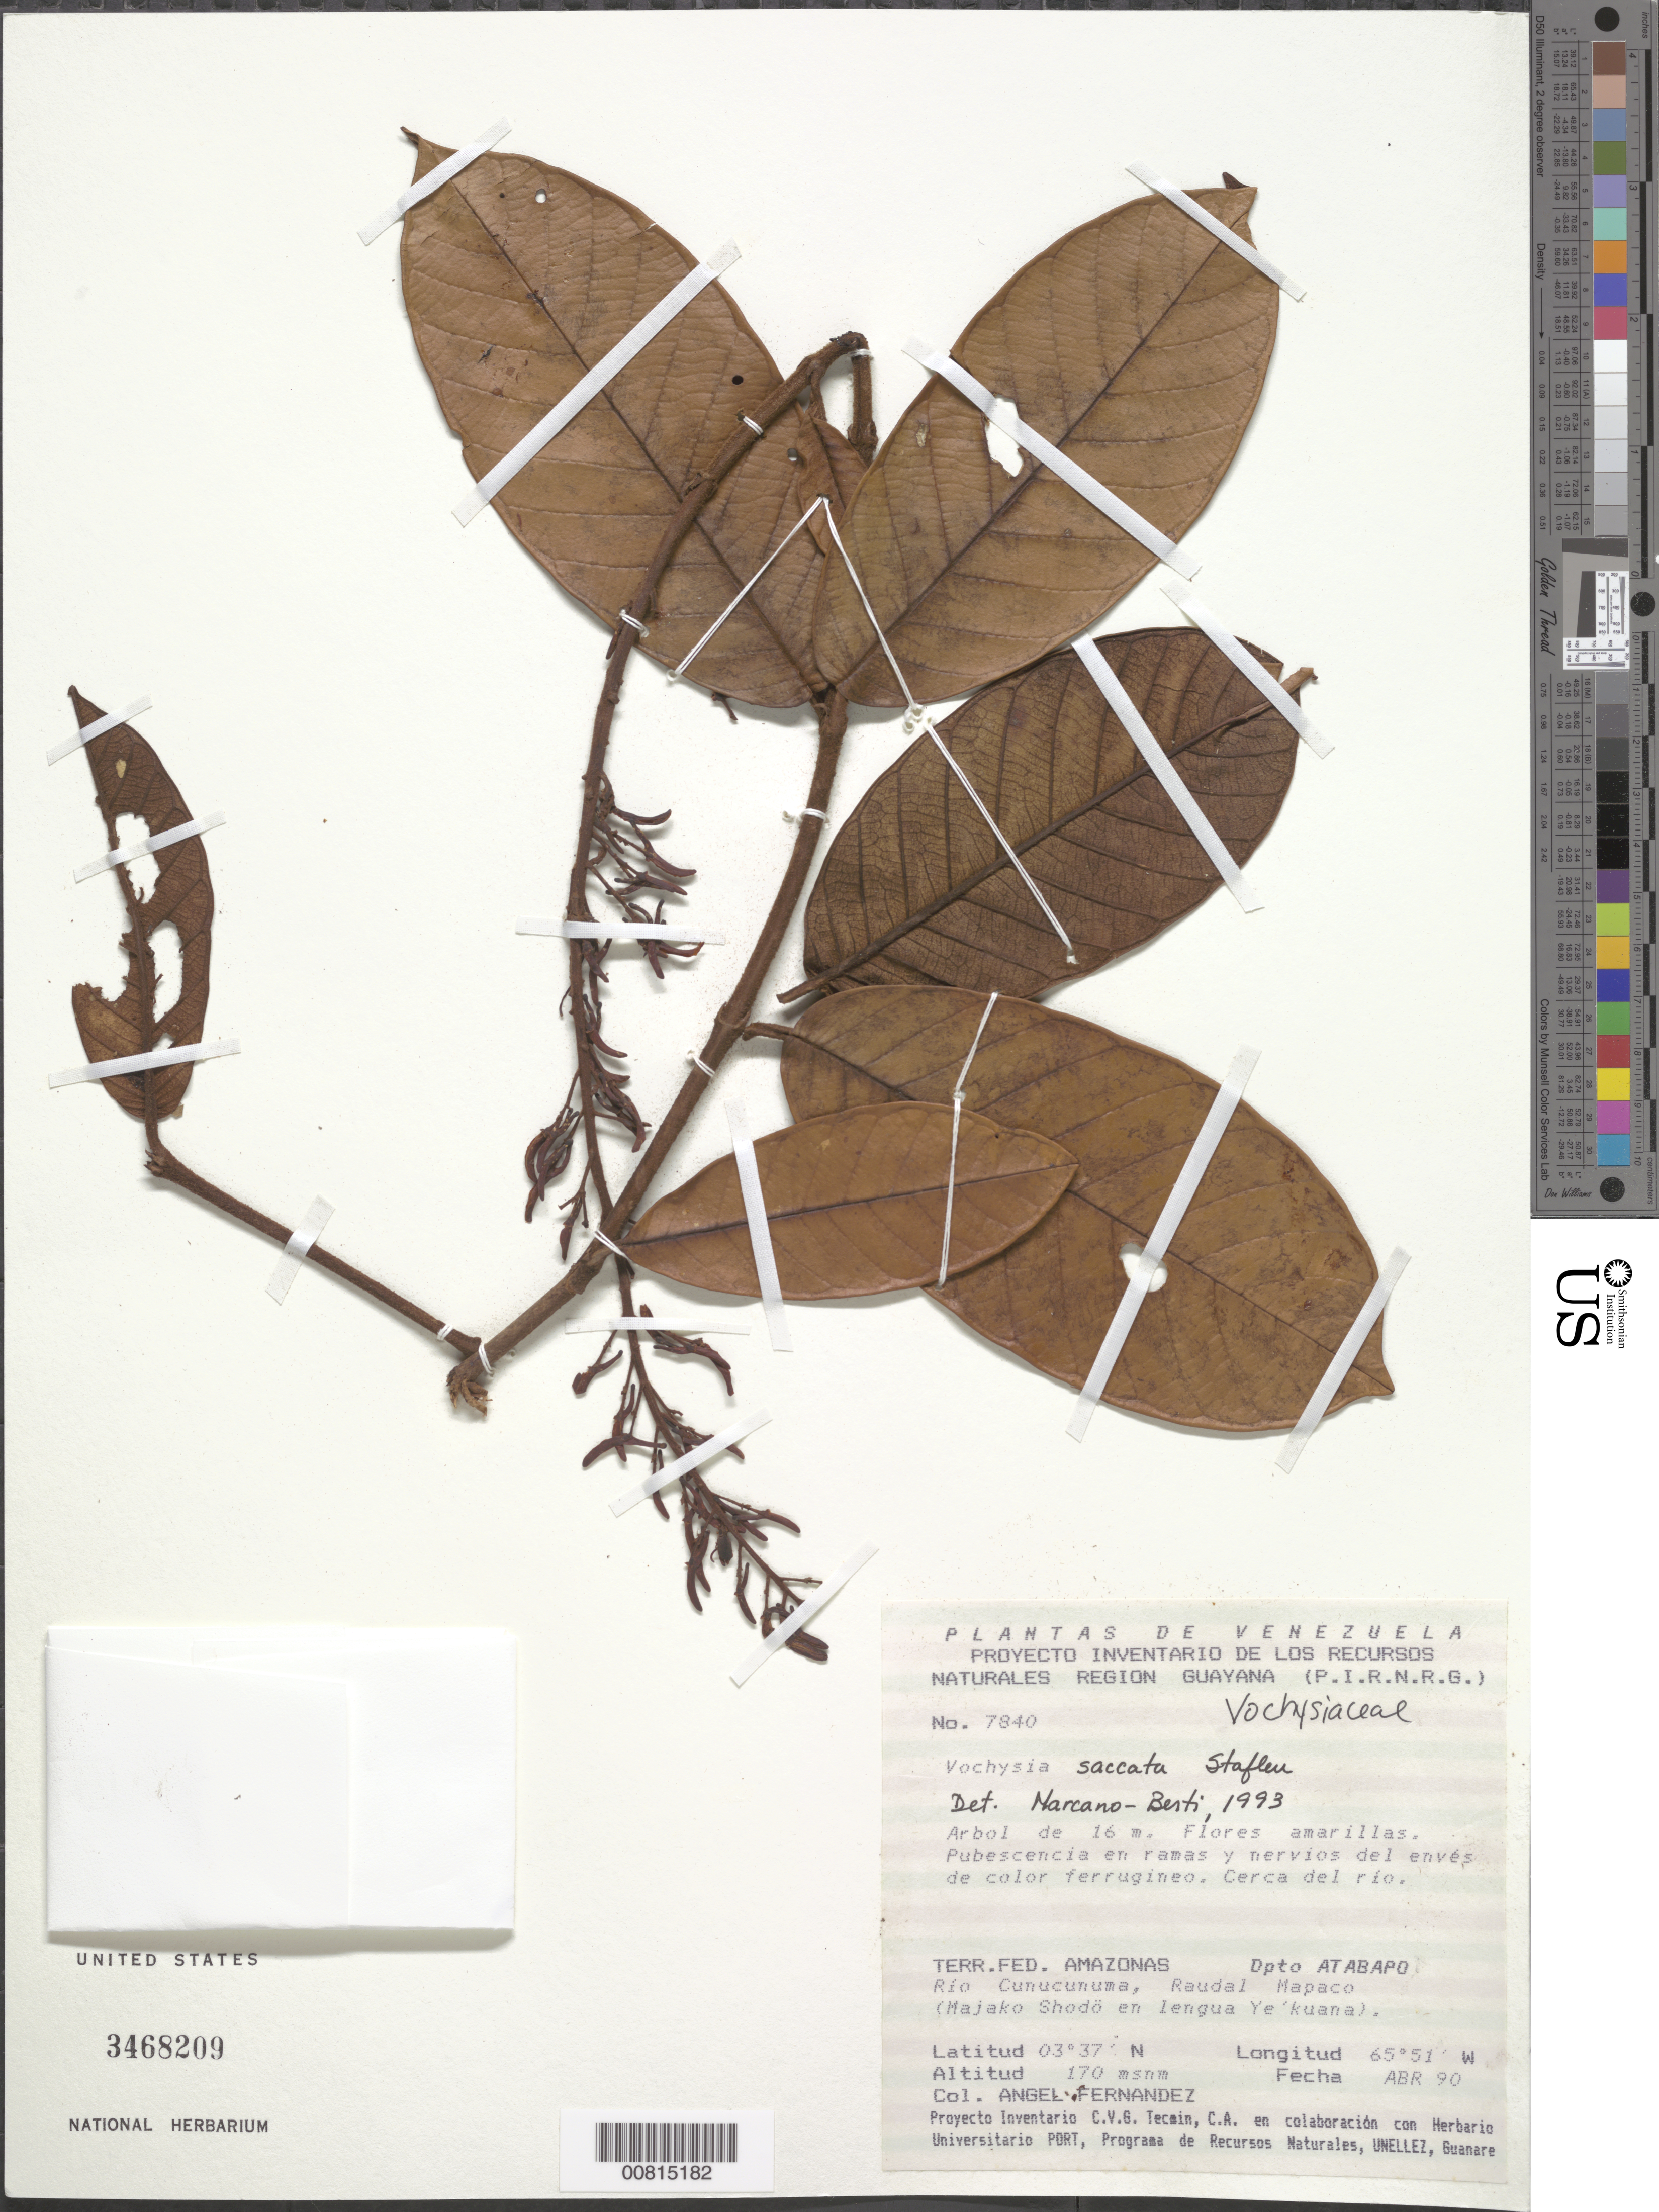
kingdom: Plantae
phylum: Tracheophyta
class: Magnoliopsida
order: Myrtales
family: Vochysiaceae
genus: Vochysia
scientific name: Vochysia saccata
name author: Stafleu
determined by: Marcano-Berti, L.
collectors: A. Fernández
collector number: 7840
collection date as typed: Apr-90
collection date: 1990-04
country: Venezuela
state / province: Amazonas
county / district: Atabapo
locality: Río Cunucunama, raudal Mapaco (Majako Shodö)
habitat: Along river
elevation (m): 170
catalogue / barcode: US 3468209